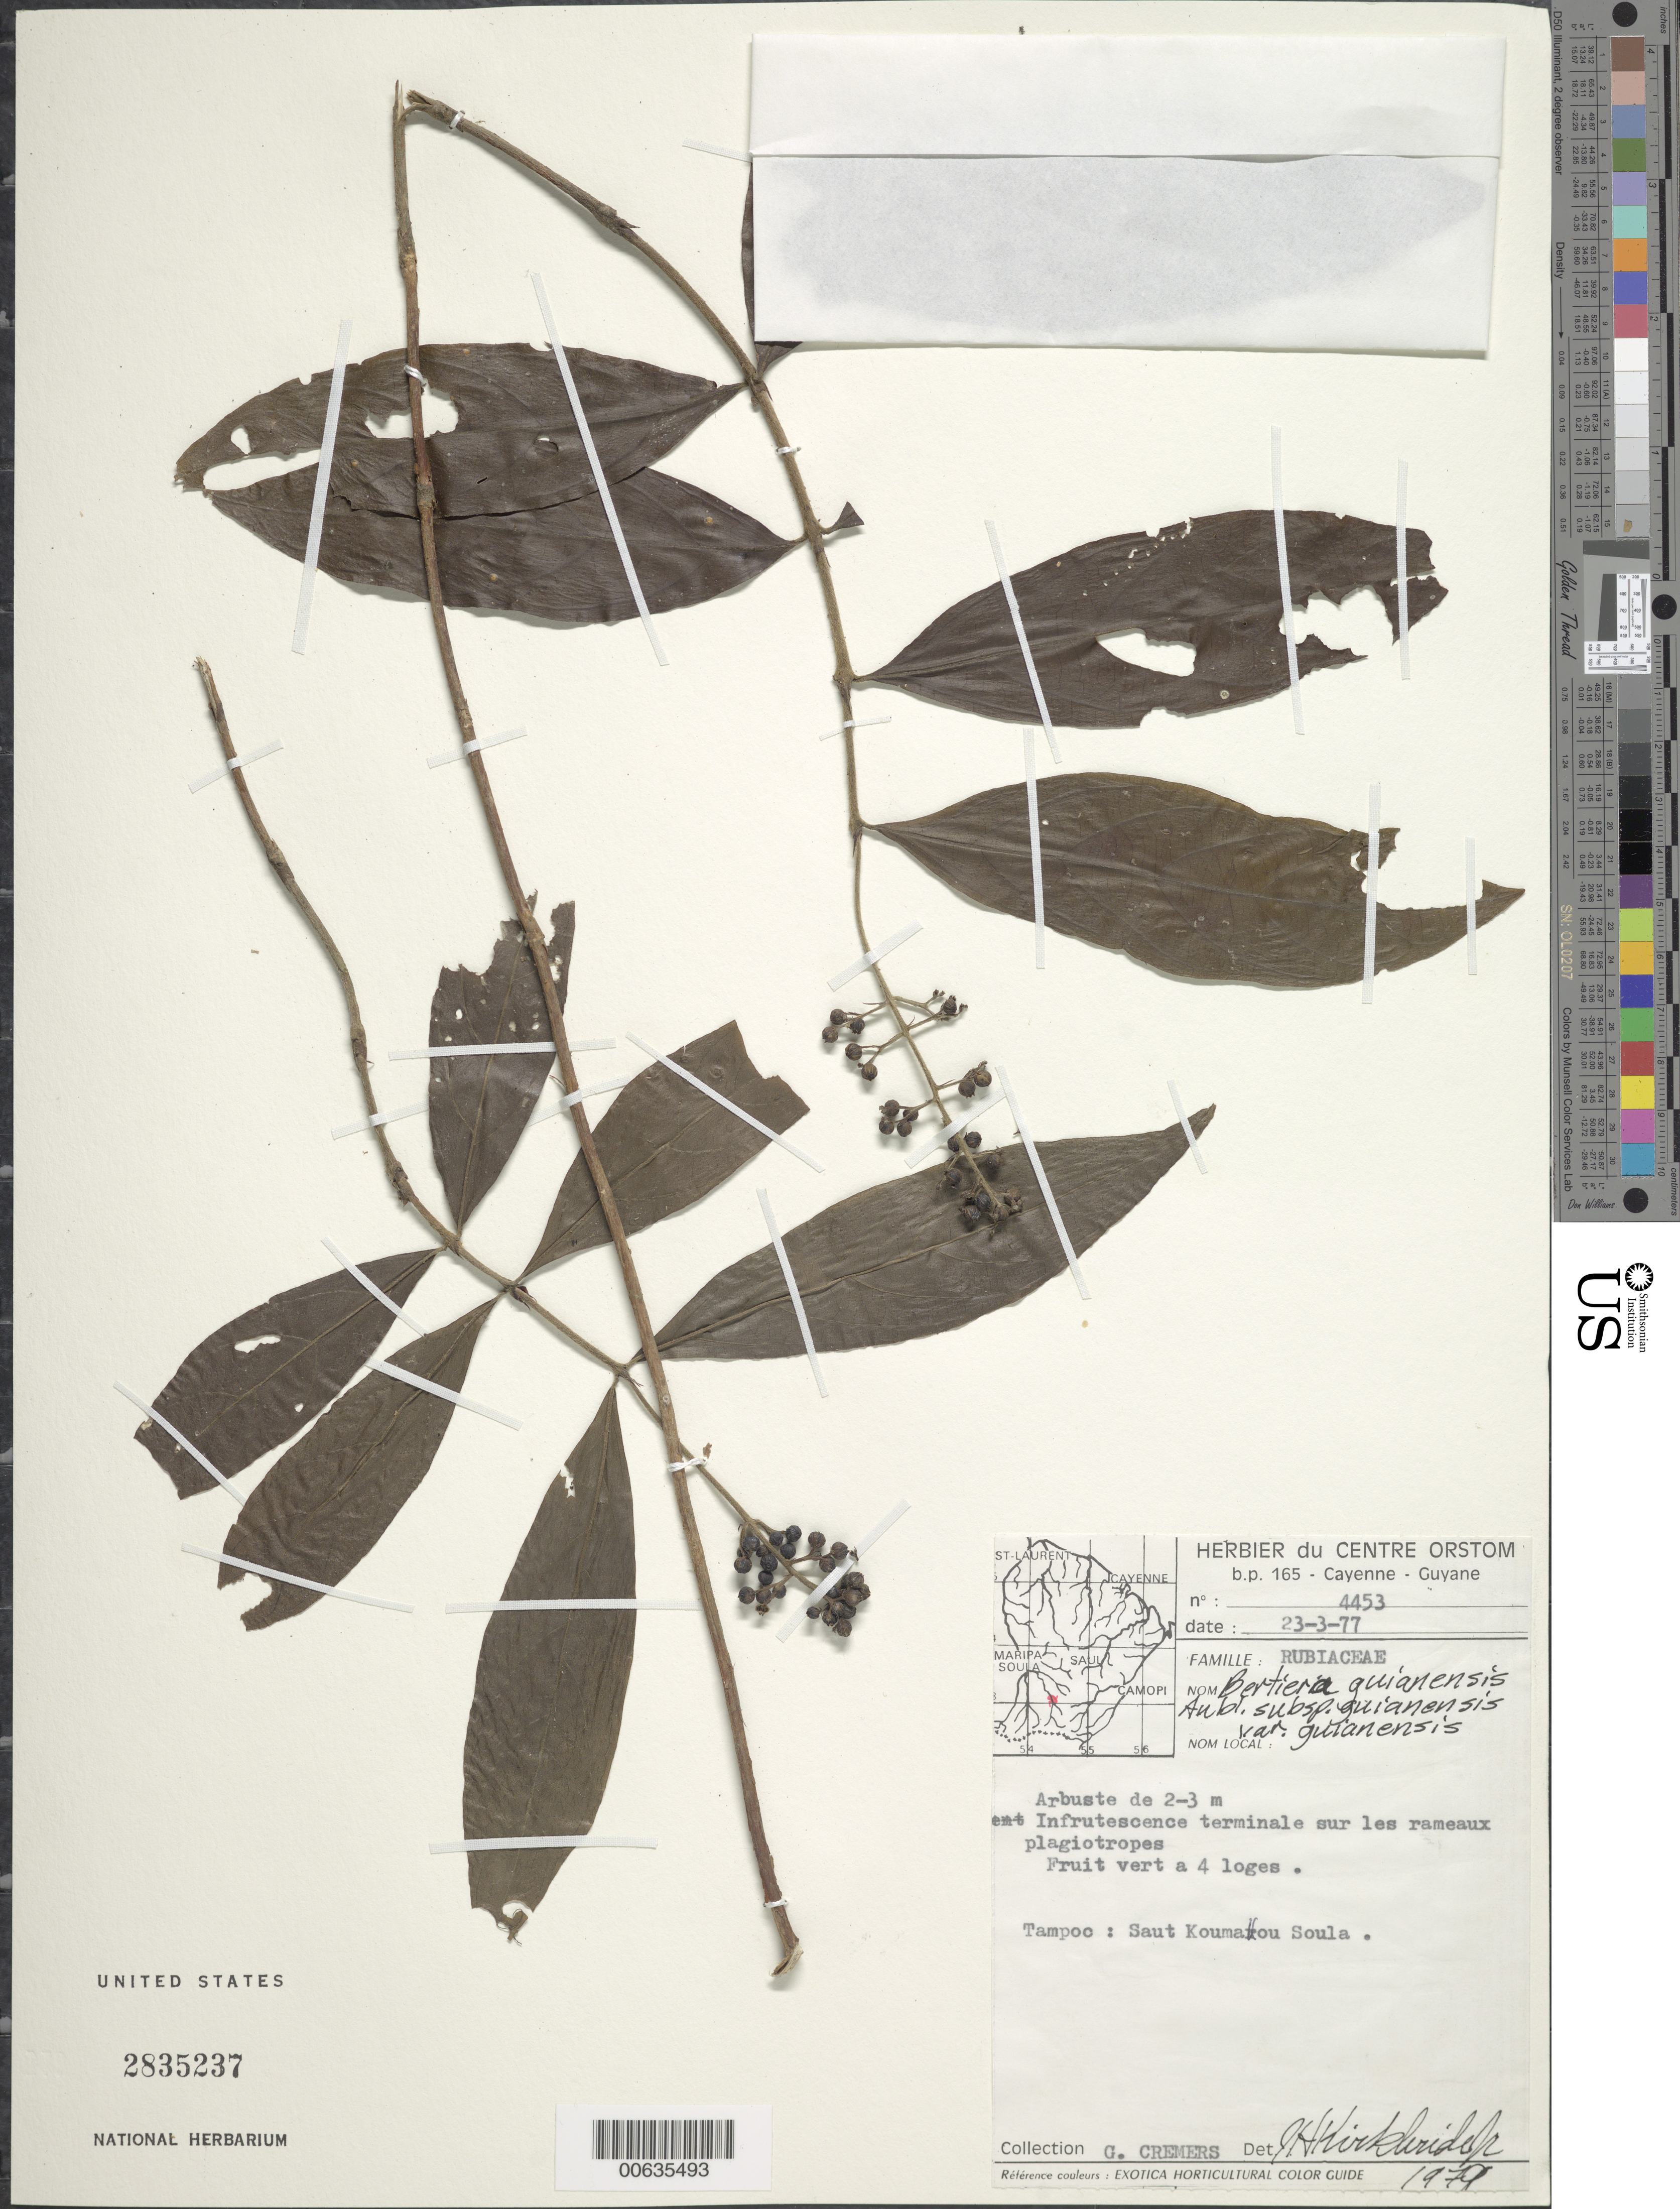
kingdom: Plantae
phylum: Tracheophyta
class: Magnoliopsida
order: Gentianales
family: Rubiaceae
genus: Bertiera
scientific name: Bertiera guianensis var. guianensis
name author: Aubl.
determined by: Kirkbride, J. H.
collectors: G. Cremers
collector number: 4453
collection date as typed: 23-Mar-77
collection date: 1977-03-23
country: French Guiana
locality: Saut Koumarou Soula, sur le Tampoc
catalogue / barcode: US 2835237